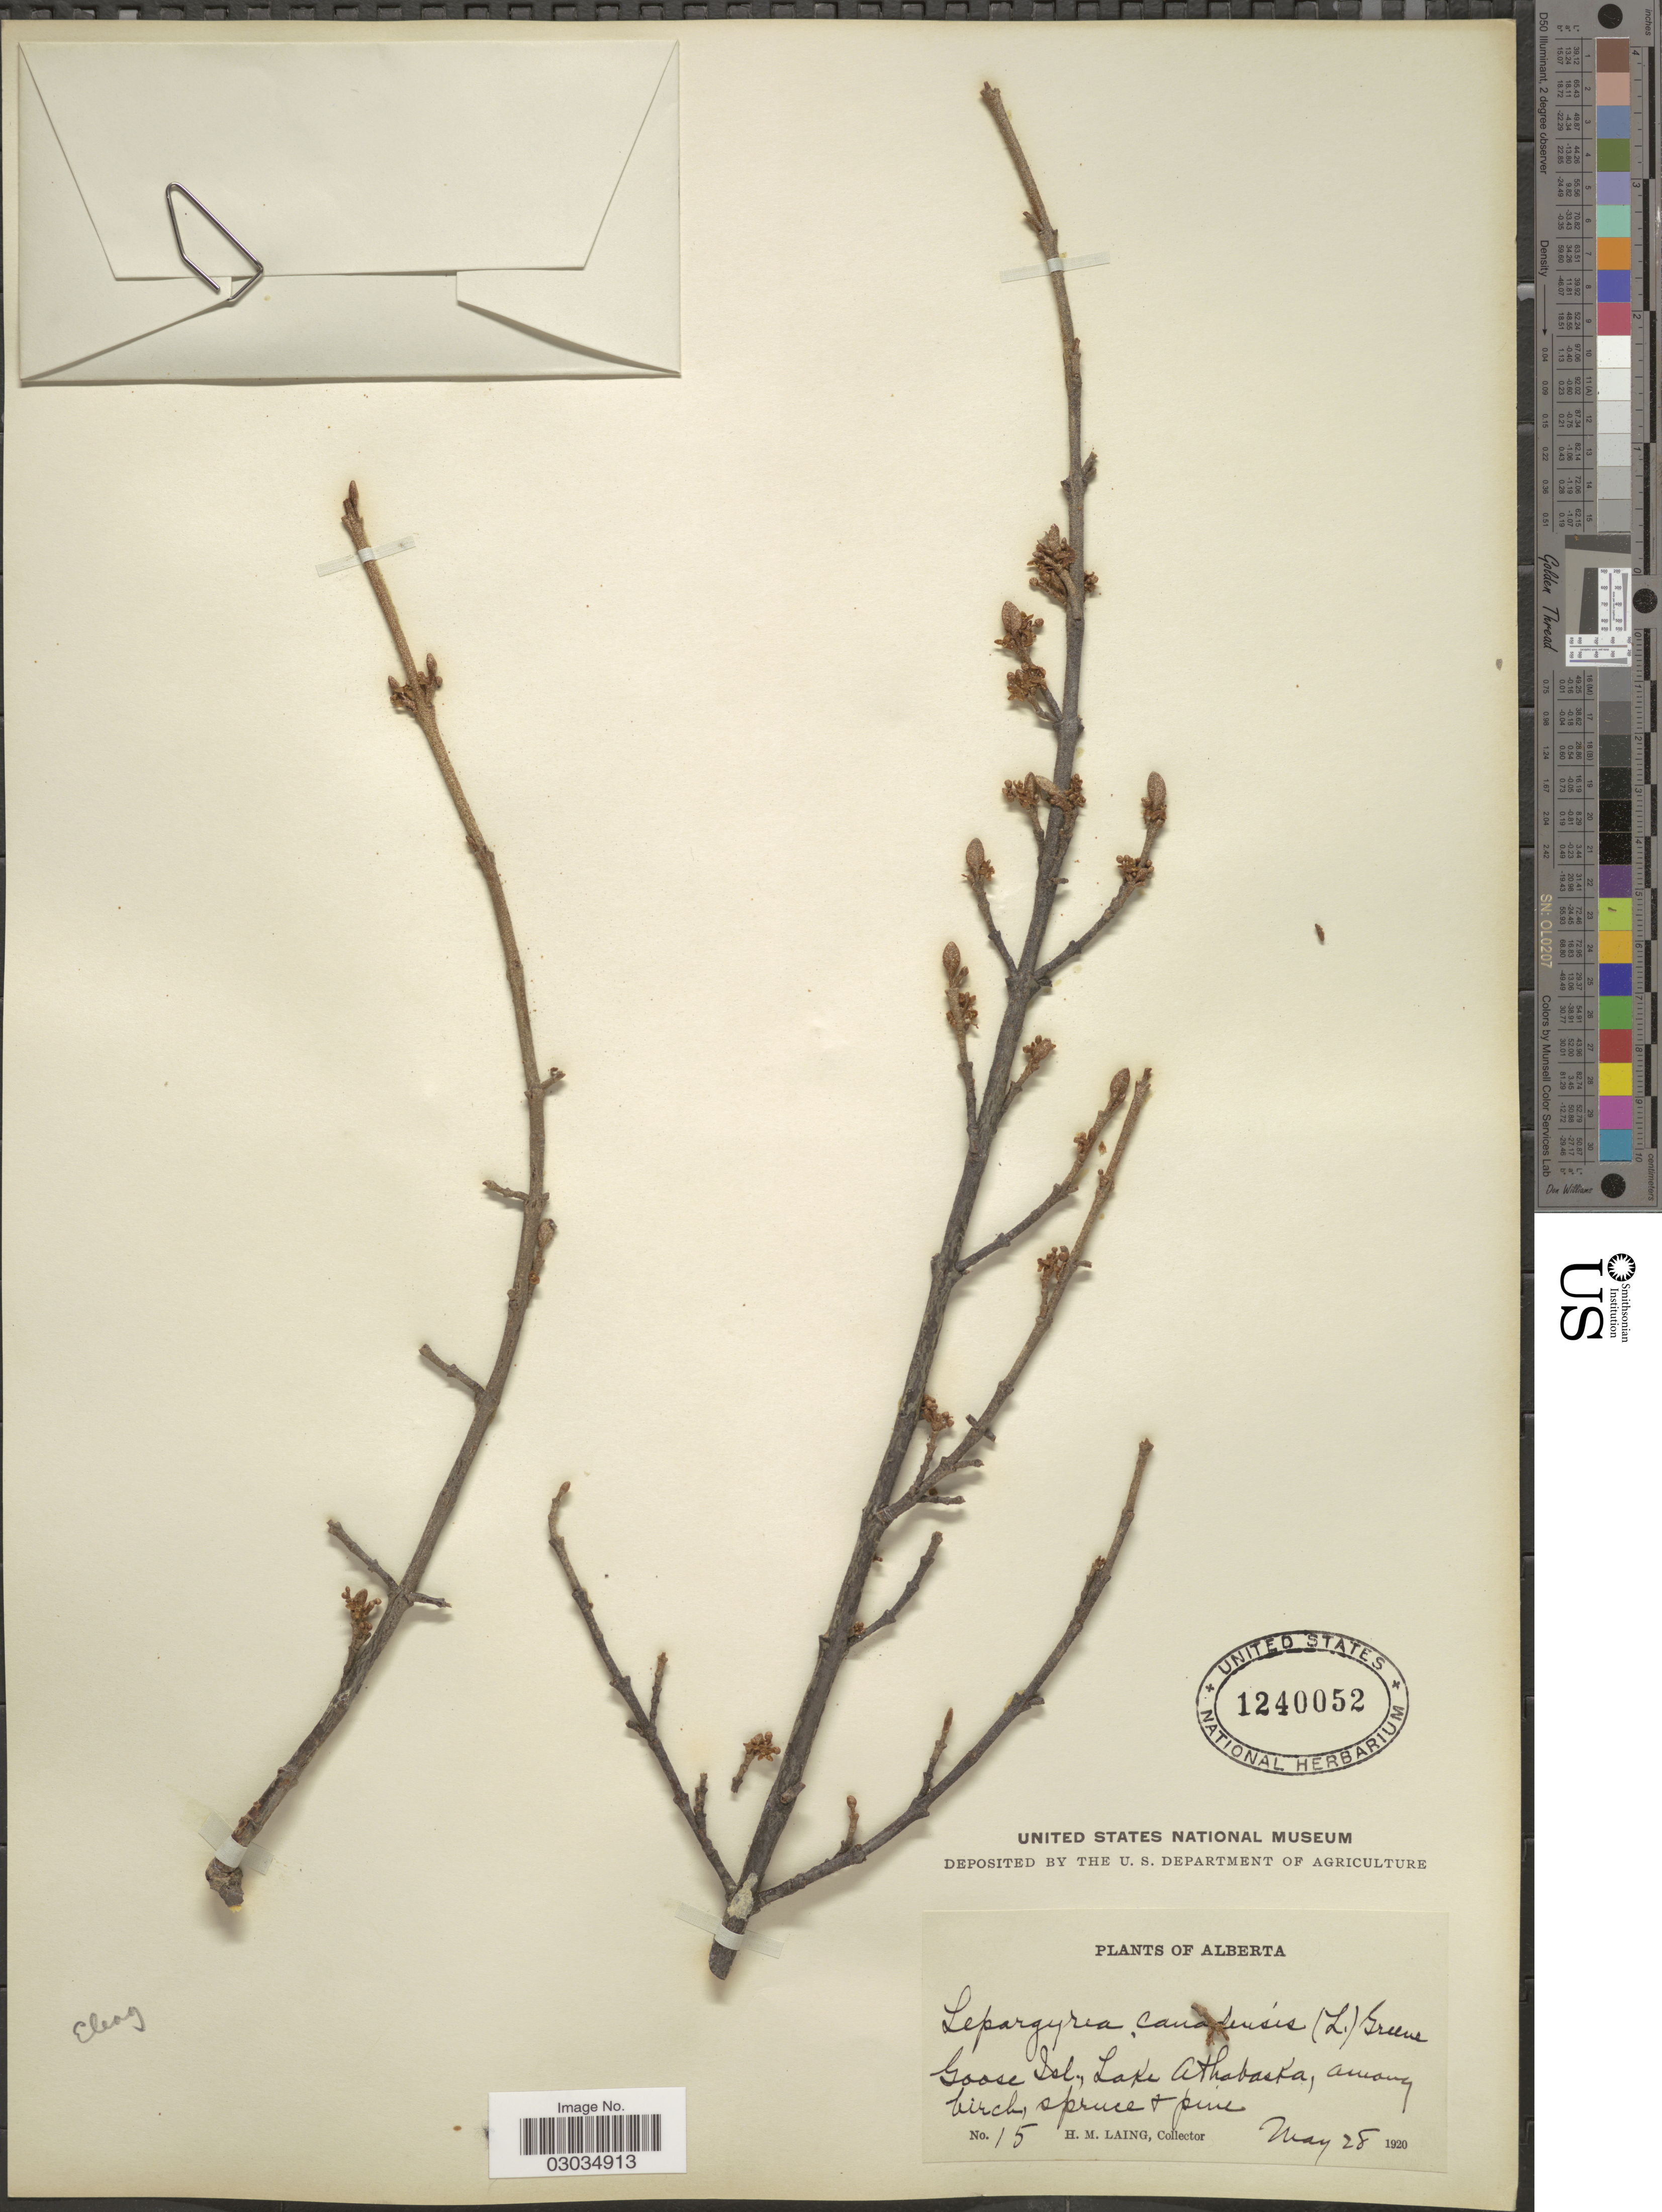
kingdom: Plantae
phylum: Tracheophyta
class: Magnoliopsida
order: Rosales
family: Elaeagnaceae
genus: Shepherdia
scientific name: Shepherdia canadensis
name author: (L.) Nutt.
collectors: H. Laing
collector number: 15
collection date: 1920-05-28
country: Canada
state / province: Alberta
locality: Goose Isl., Lake Athabaska, among birch.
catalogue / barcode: US 1240052